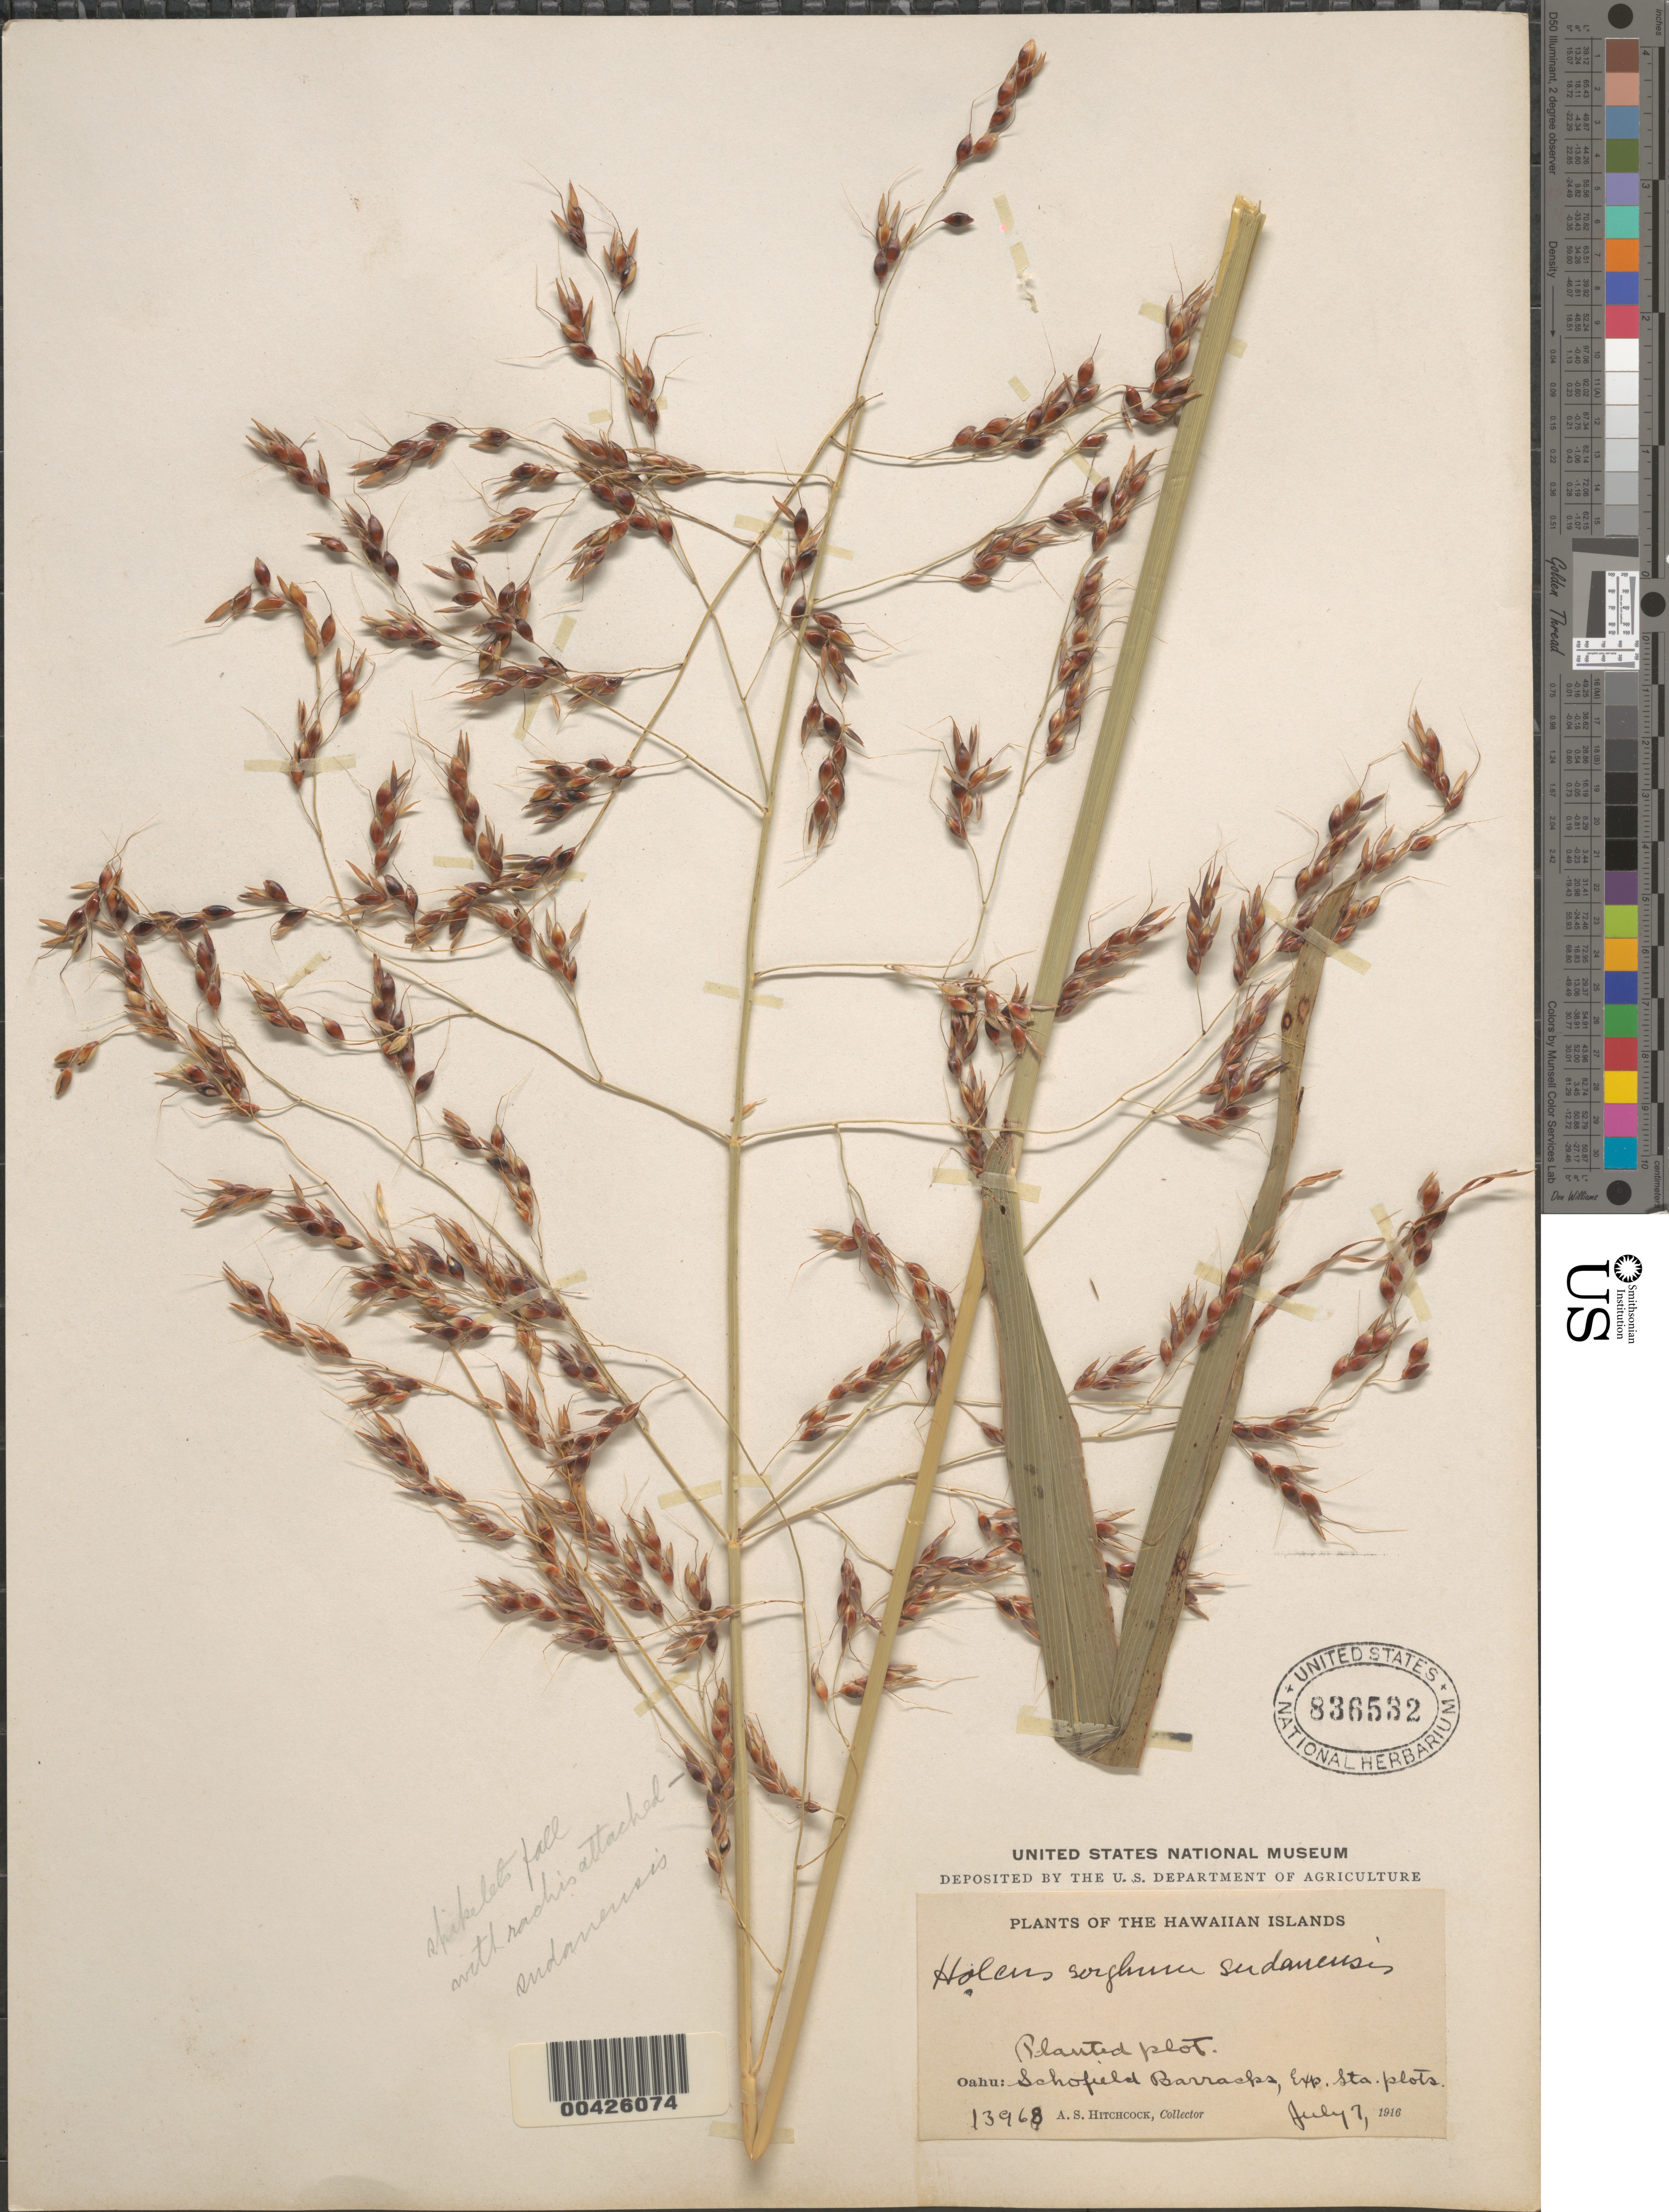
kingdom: Plantae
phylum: Tracheophyta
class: Liliopsida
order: Poales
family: Poaceae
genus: Sorghum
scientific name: Sorghum bicolor nothosubsp. drummondii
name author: (Nees ex Steud.) de Wet ex Davidse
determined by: Faccenda, K.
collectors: A. S. Hitchcock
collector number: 13968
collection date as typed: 7 Jul 1916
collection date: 1916-07-07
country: United States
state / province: Hawaii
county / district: Honolulu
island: Oahu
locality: Schofield Barracks, Experimental Station Plots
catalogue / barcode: US 836532